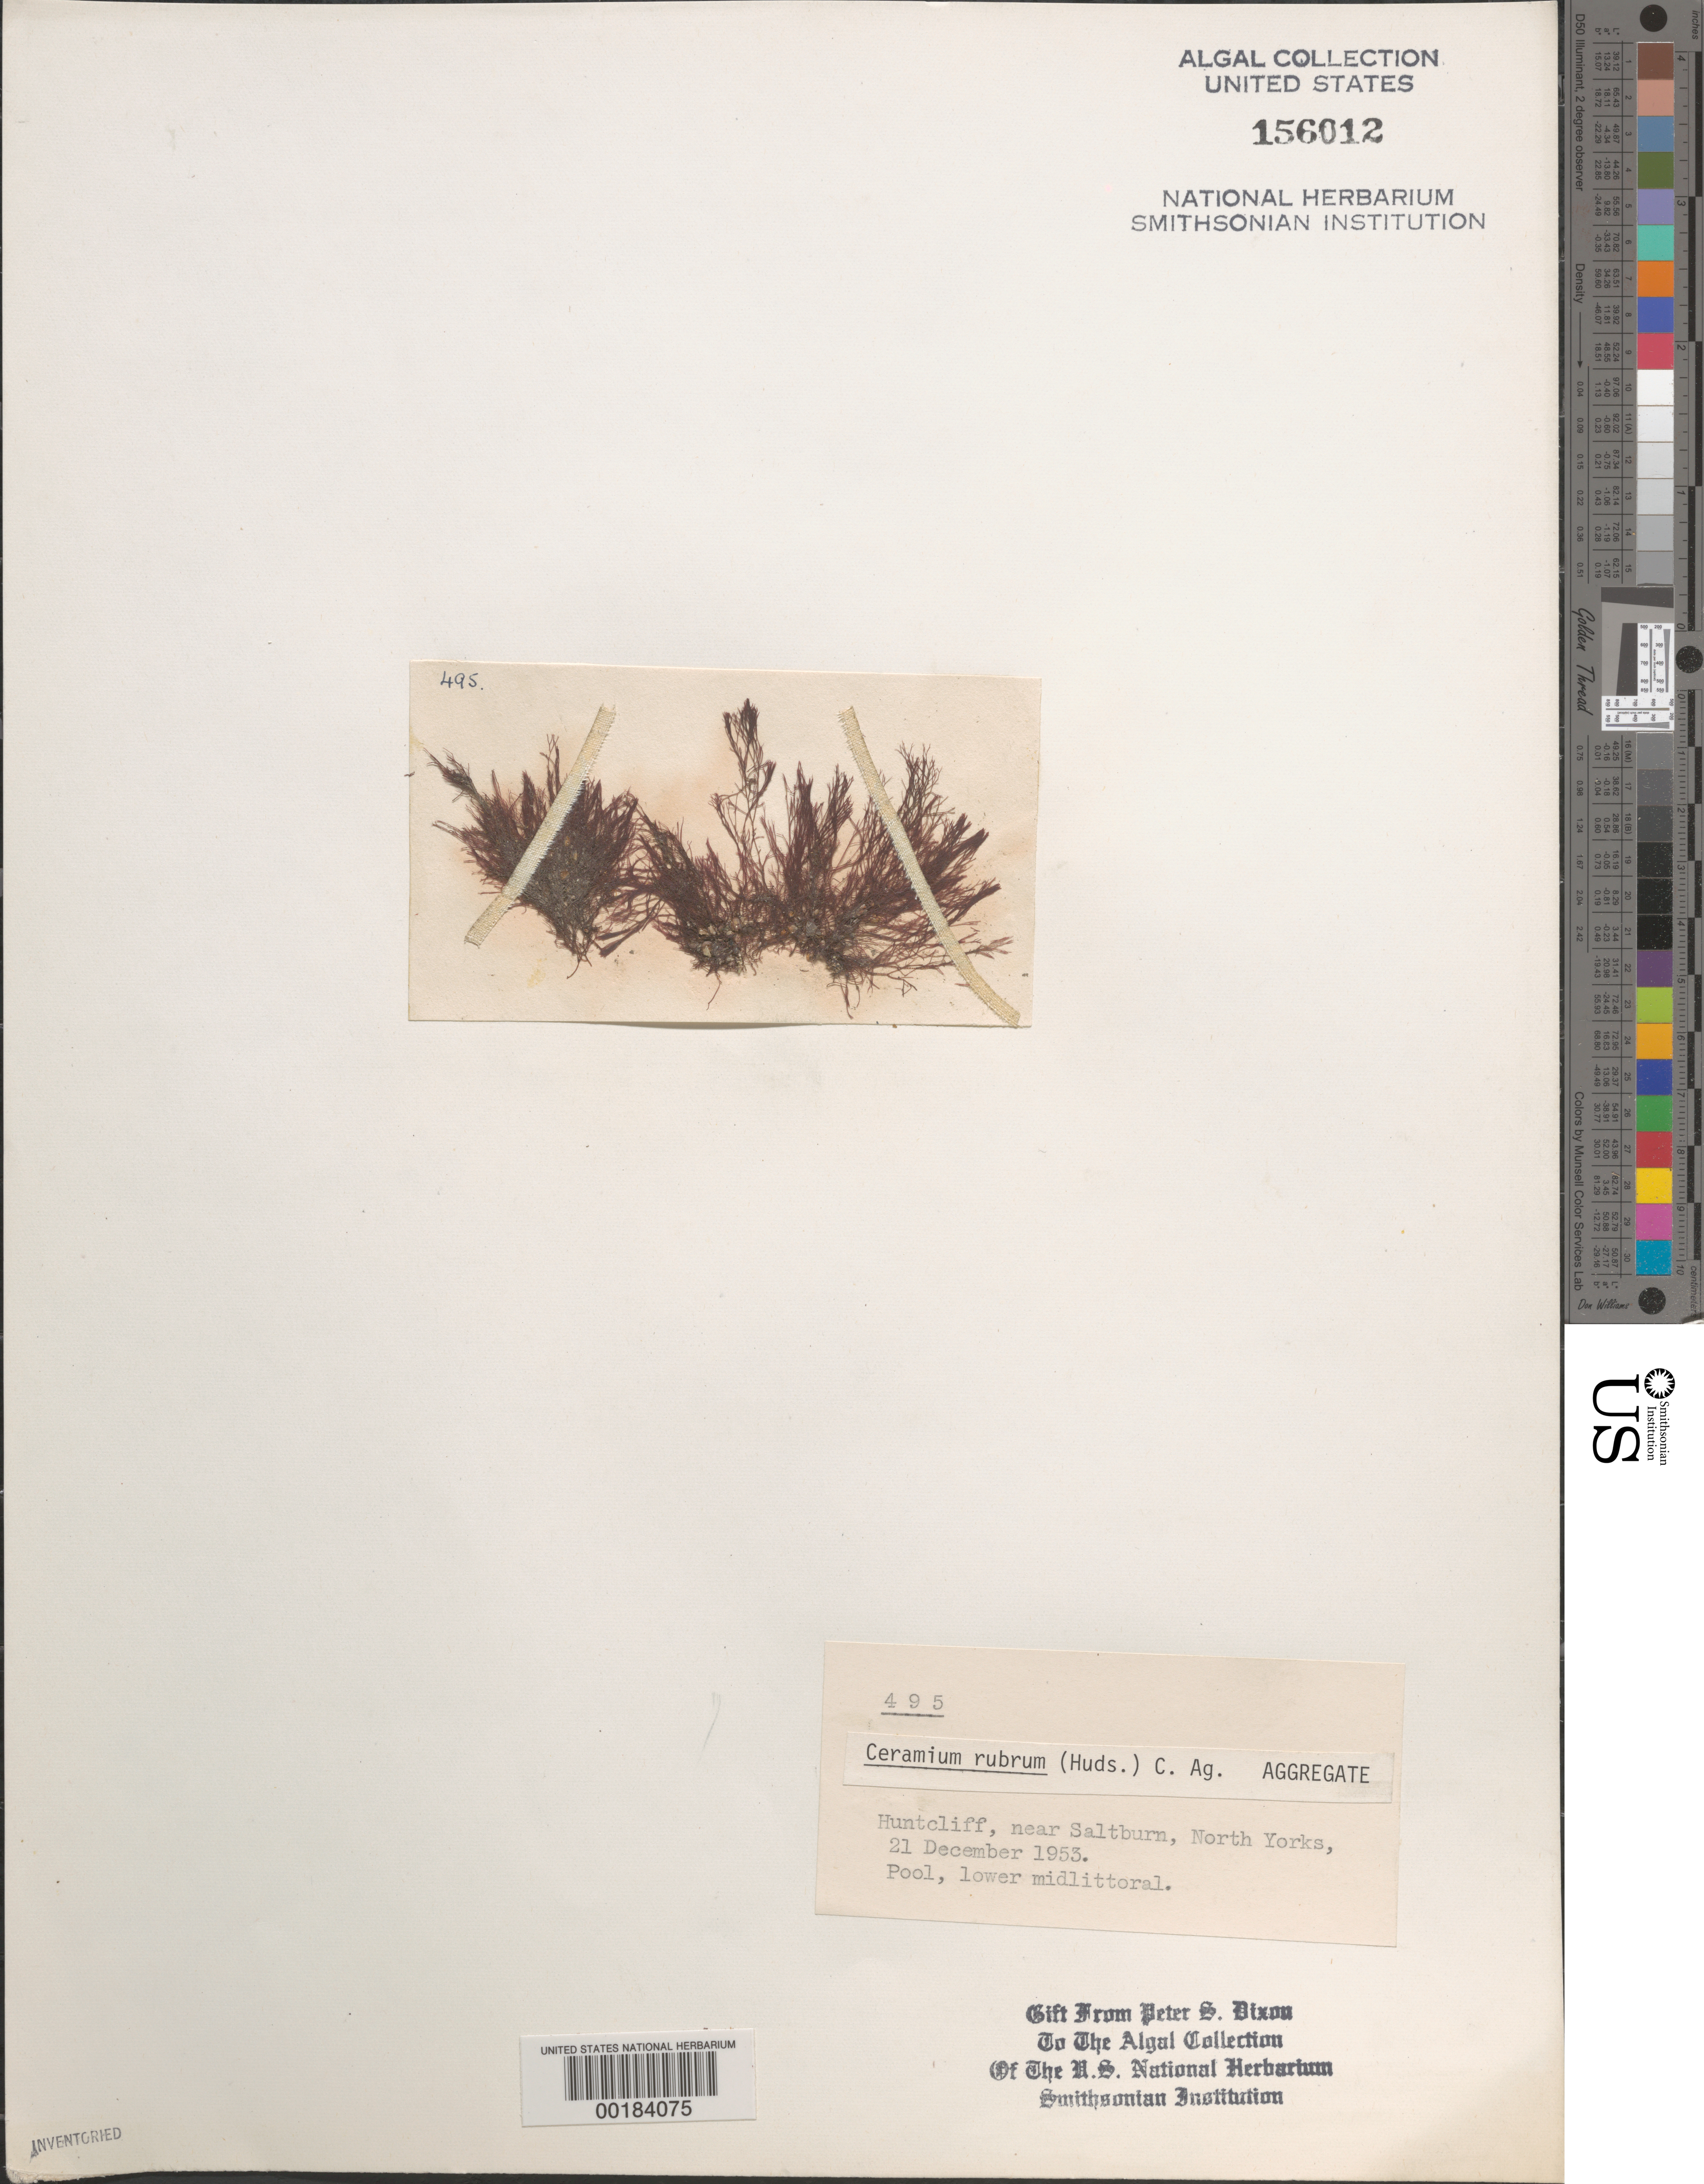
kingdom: Plantae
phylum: Rhodophyta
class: Florideophyceae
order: Ceramiales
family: Ceramiaceae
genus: Ceramium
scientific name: Ceramium rubrum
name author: C. Agardh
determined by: Dixon, P. S.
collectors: P. S. Dixon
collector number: PSD 495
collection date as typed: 21 Dec 1953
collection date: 1953-12-21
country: United Kingdom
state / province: England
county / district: North Yorkshire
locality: Huntcliff, near Saltburn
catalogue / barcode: US 156012